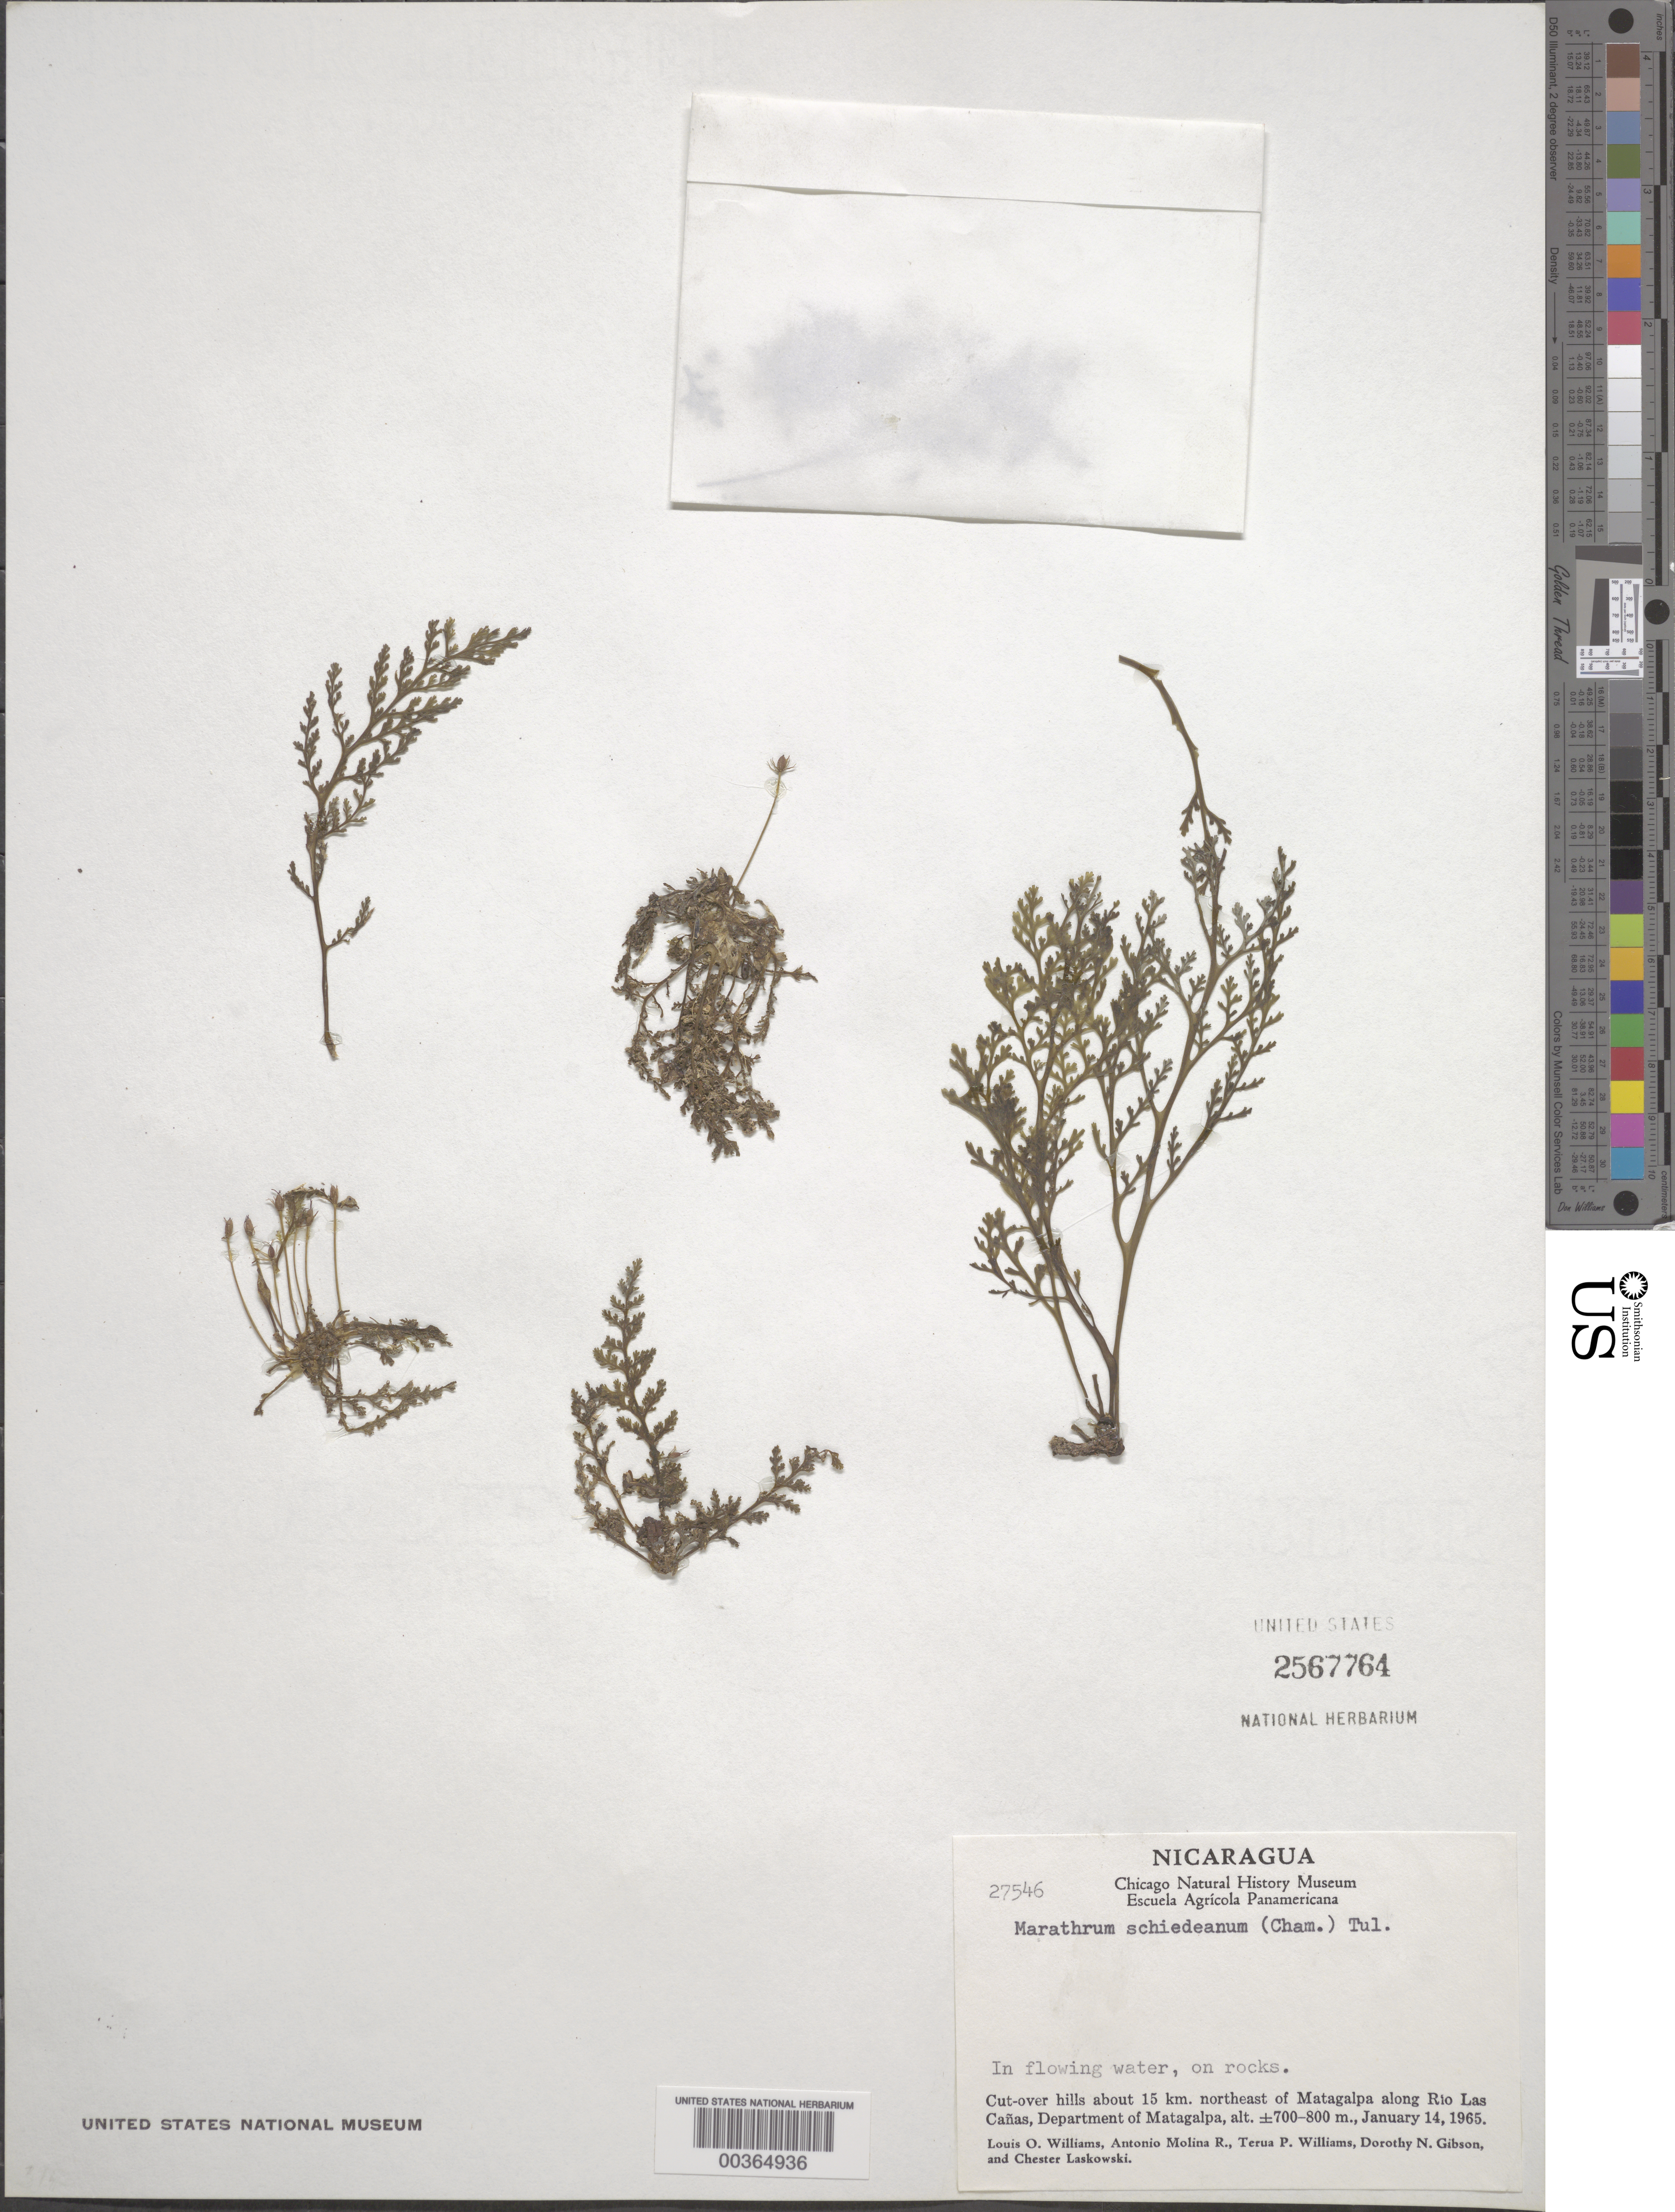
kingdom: Plantae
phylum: Tracheophyta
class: Magnoliopsida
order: Malpighiales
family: Podostemaceae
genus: Marathrum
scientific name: Marathrum schiedeanum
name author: Cham.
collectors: L. O. Williams, A. Molina R., T. P. Williams, D. N. Gibson & C. Laskowski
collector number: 27546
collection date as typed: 14 Jan 1965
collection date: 1965-01-14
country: Nicaragua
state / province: Matagalpa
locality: Ne of matagalpa, along rio las canas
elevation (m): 700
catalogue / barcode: US 2567764